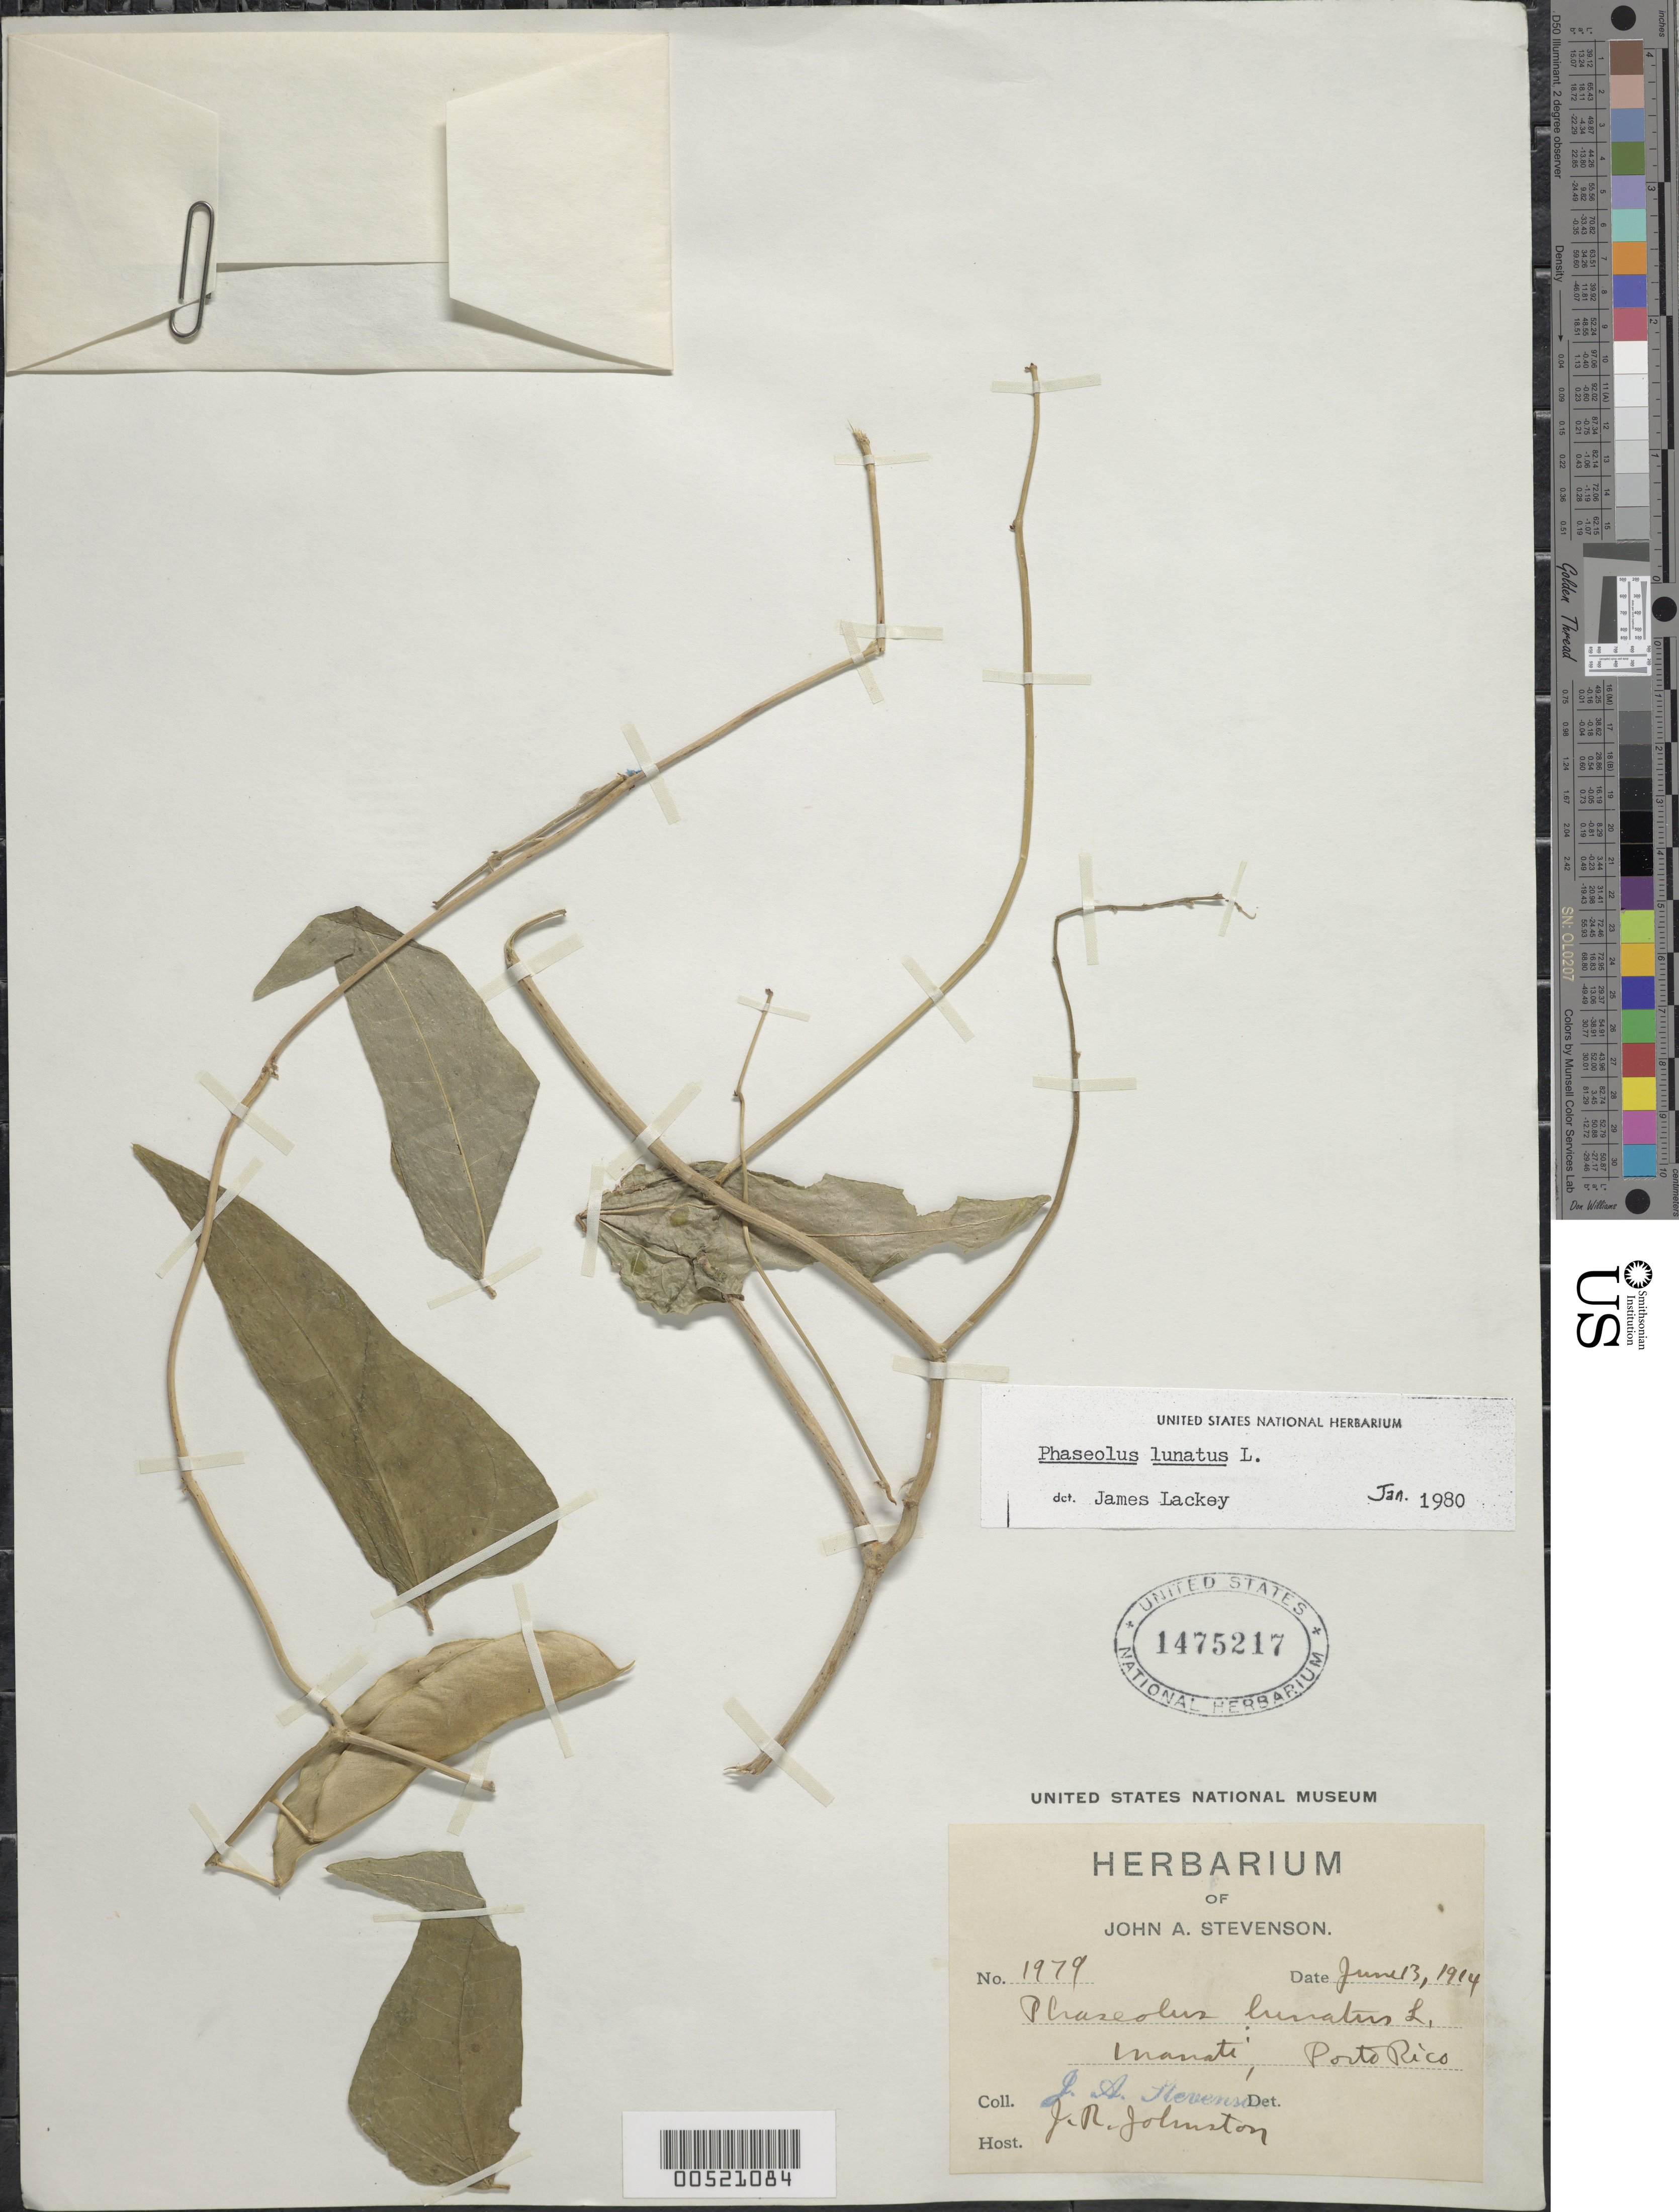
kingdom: Plantae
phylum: Tracheophyta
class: Magnoliopsida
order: Fabales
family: Fabaceae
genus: Phaseolus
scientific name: Phaseolus lunatus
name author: L.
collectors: J. Stevenson & J. Johnston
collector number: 1979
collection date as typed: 13 Jun 1914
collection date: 1914-06-13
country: Puerto Rico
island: Greater Antilles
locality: Manati.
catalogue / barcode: US 1475217